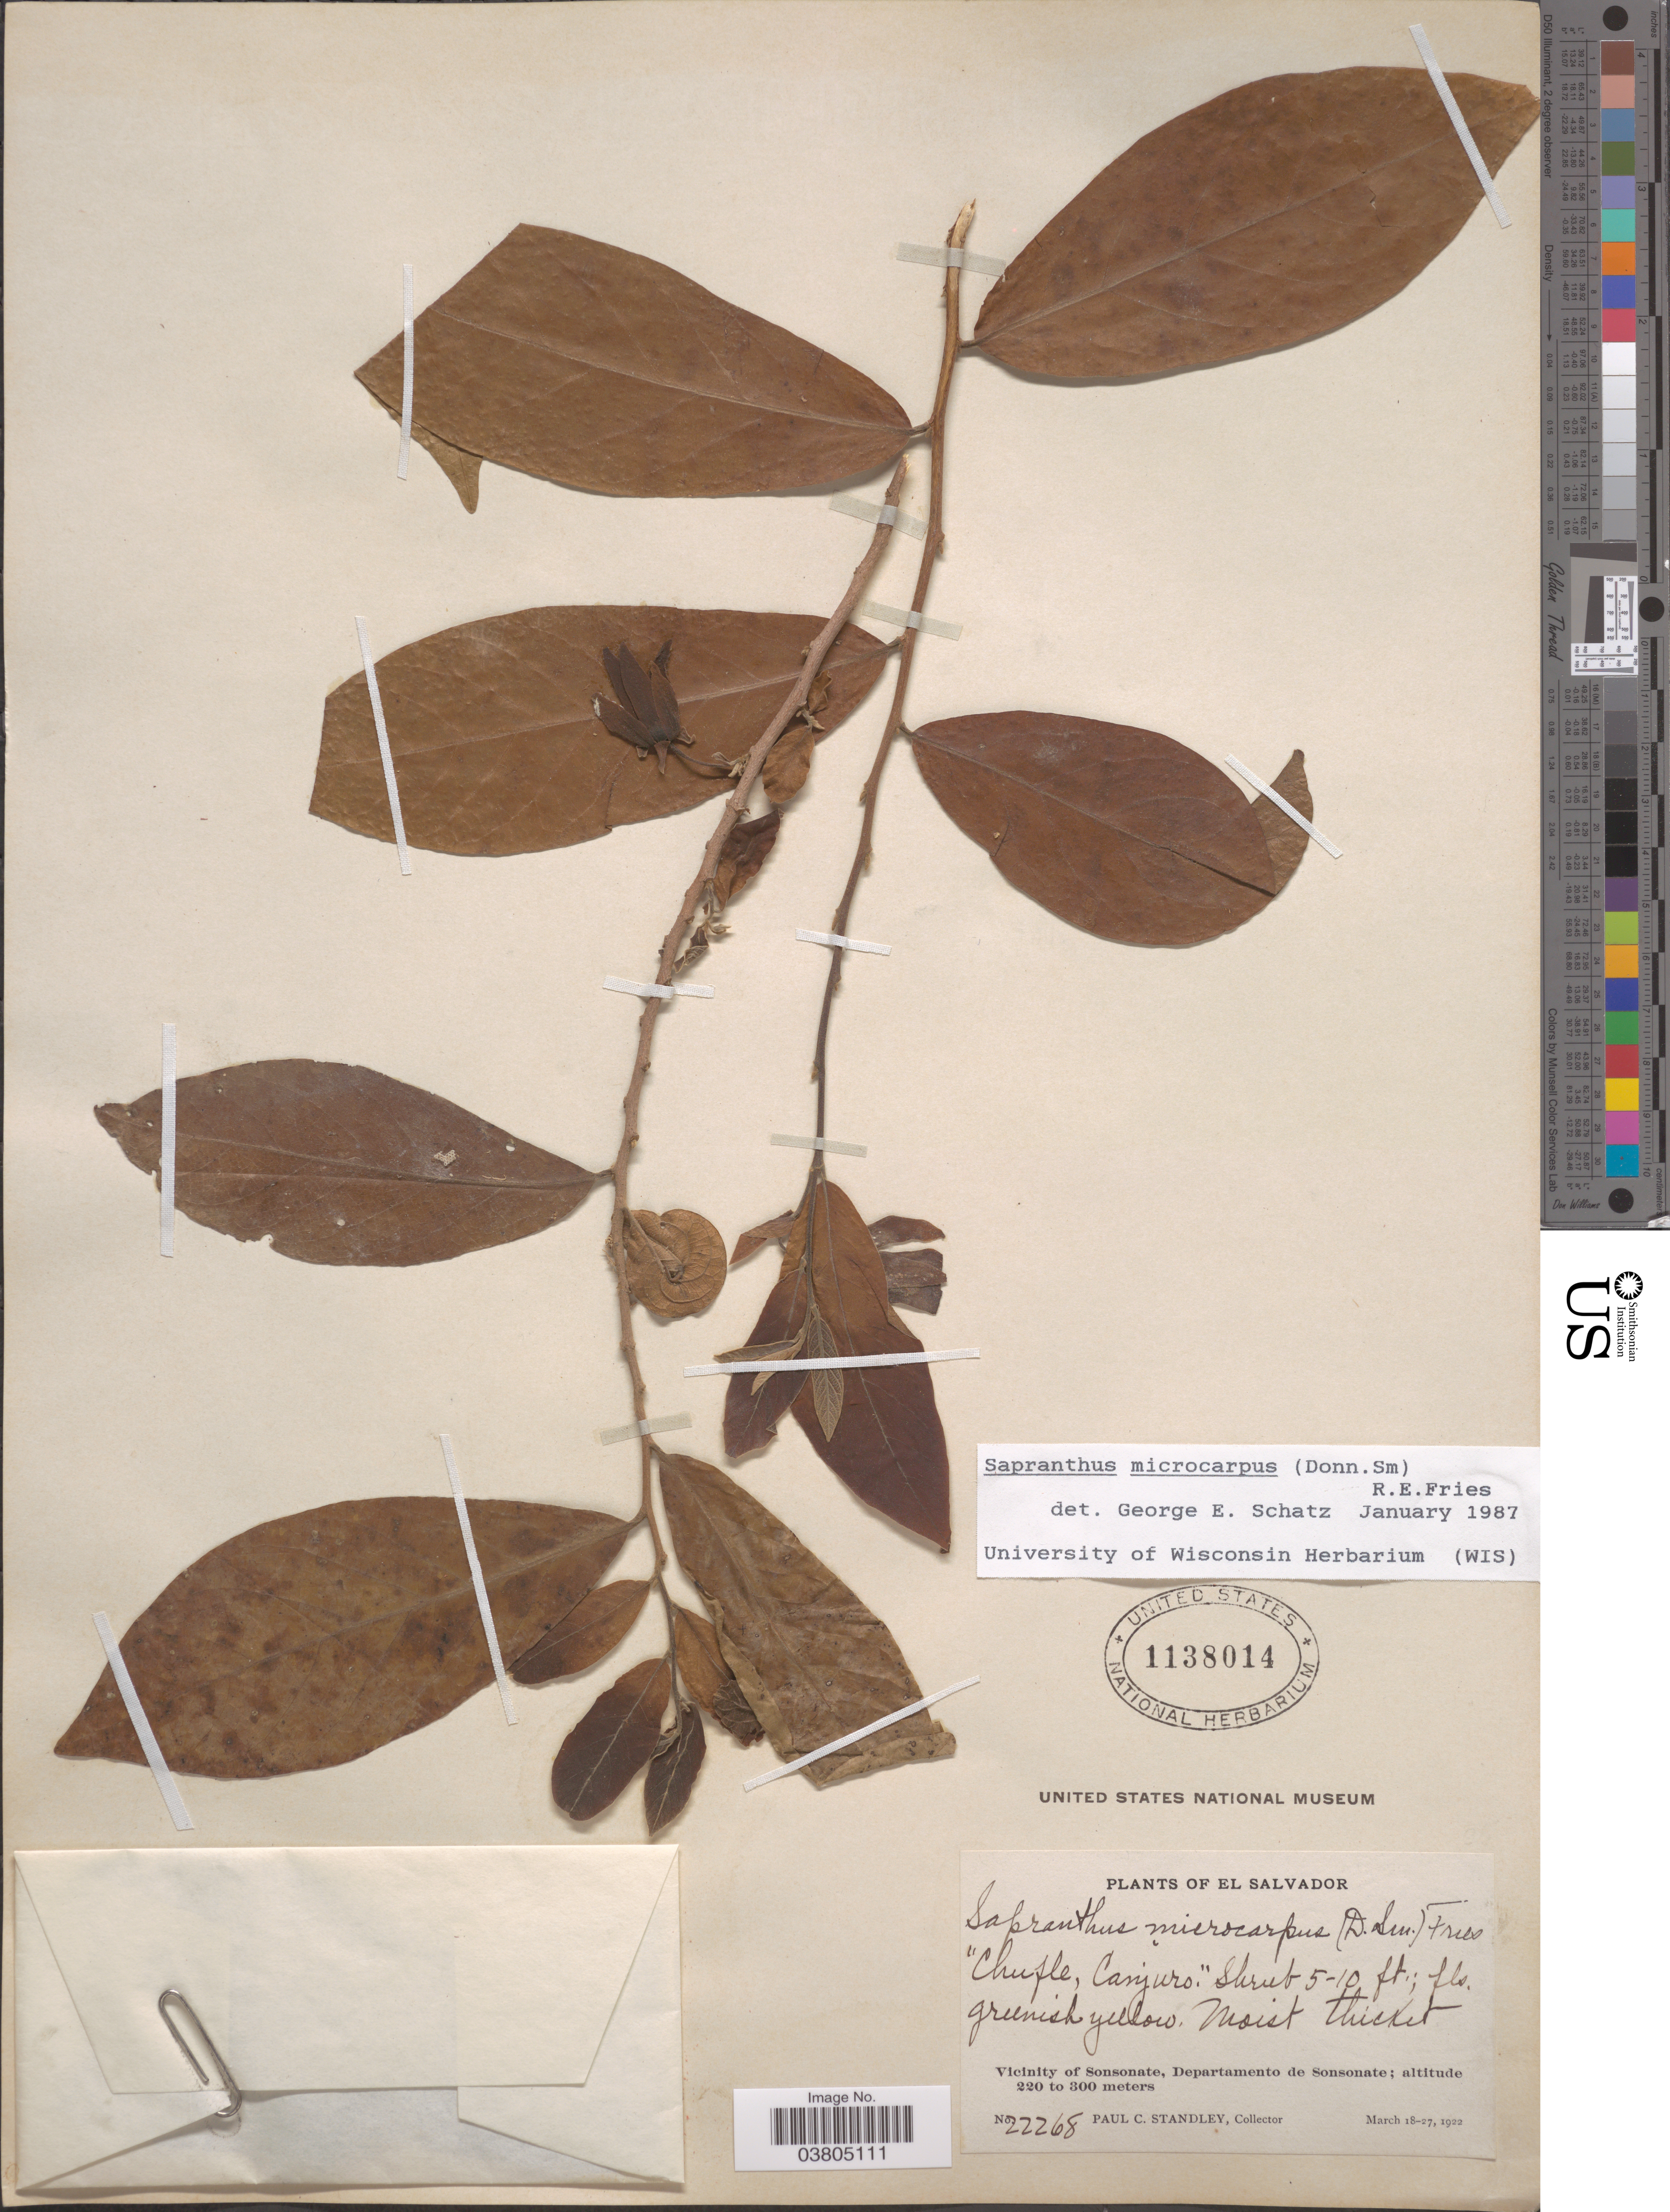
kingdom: Plantae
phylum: Tracheophyta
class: Magnoliopsida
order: Magnoliales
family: Annonaceae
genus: Sapranthus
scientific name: Sapranthus microcarpus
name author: (Donn. Sm.) R.E. Fr.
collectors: P. C. Standley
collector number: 22268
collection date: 1922-03-18/1922-03-27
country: El Salvador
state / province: Sonsonate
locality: Vicinity of Sonsonate, Departamento de Sonsonate.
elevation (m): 220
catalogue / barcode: US 1138014